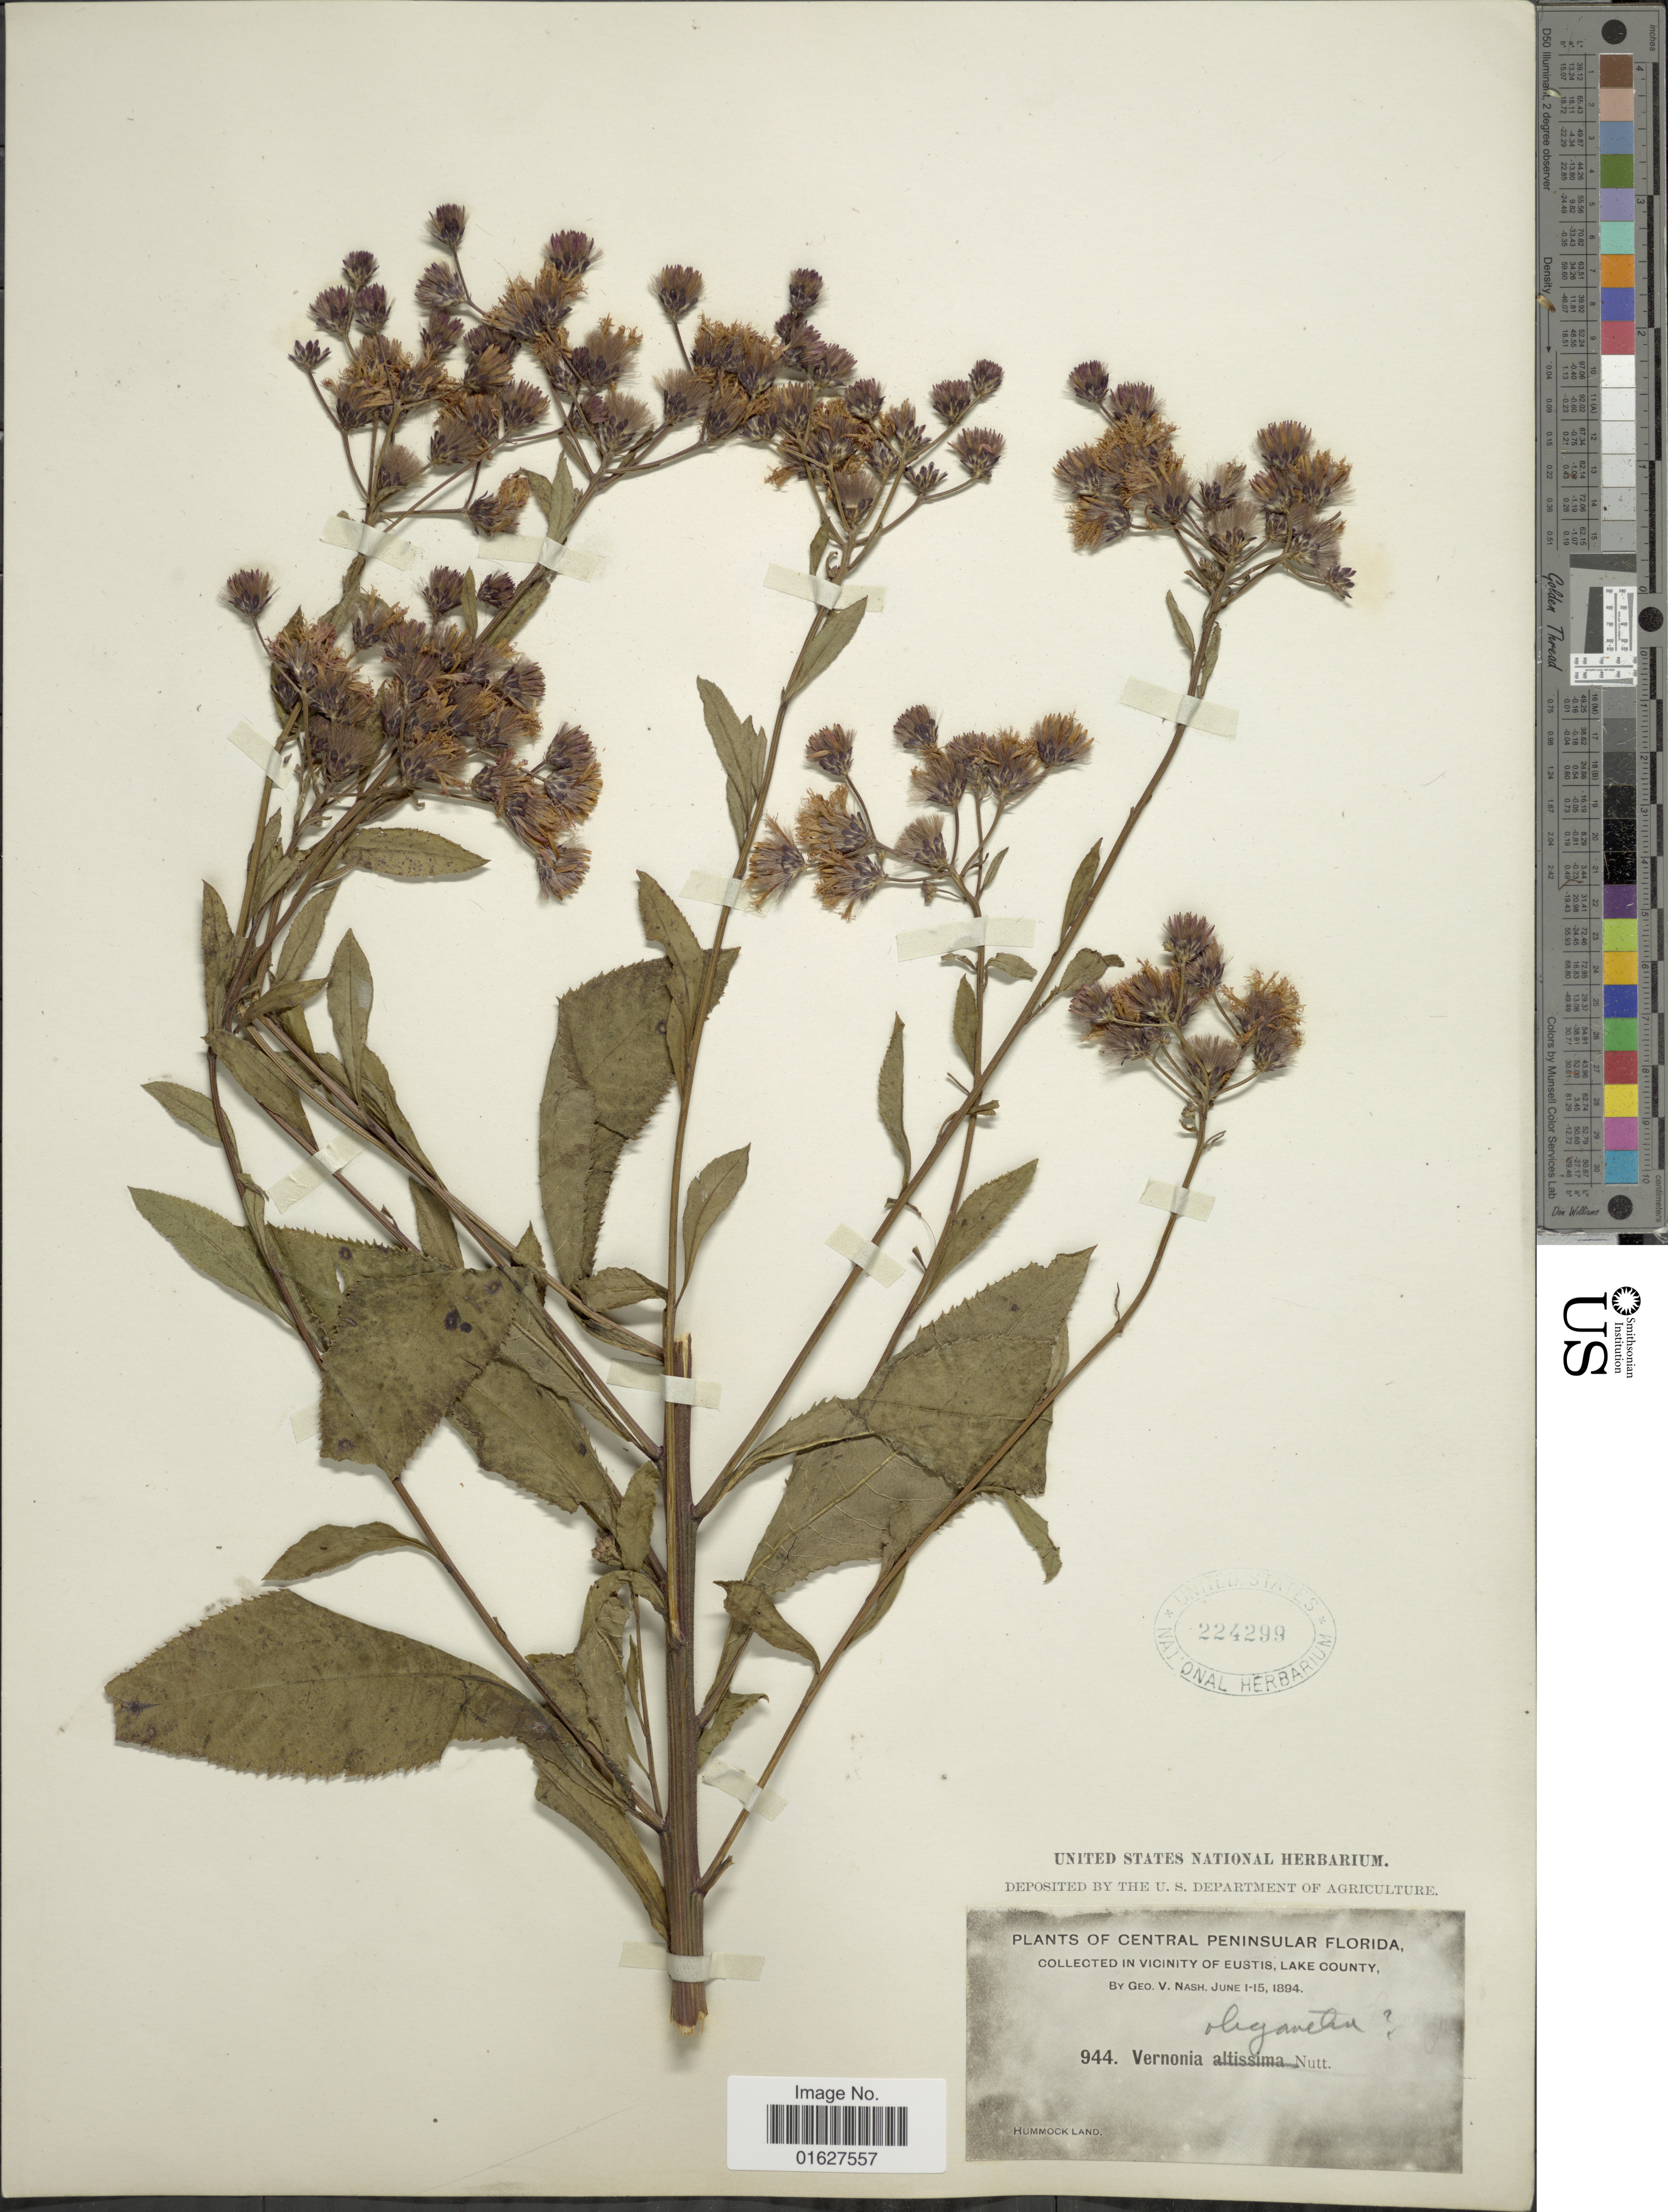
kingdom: Plantae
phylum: Tracheophyta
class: Magnoliopsida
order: Asterales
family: Asteraceae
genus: Vernonia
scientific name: Vernonia oligantha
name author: Greene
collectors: G. V. Nash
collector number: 944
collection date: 1894-06-01/1894-06-15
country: United States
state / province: Florida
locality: Peninsular Florida. In vicinity of Eustis, Lake County. Hummock Land.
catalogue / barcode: US 224299